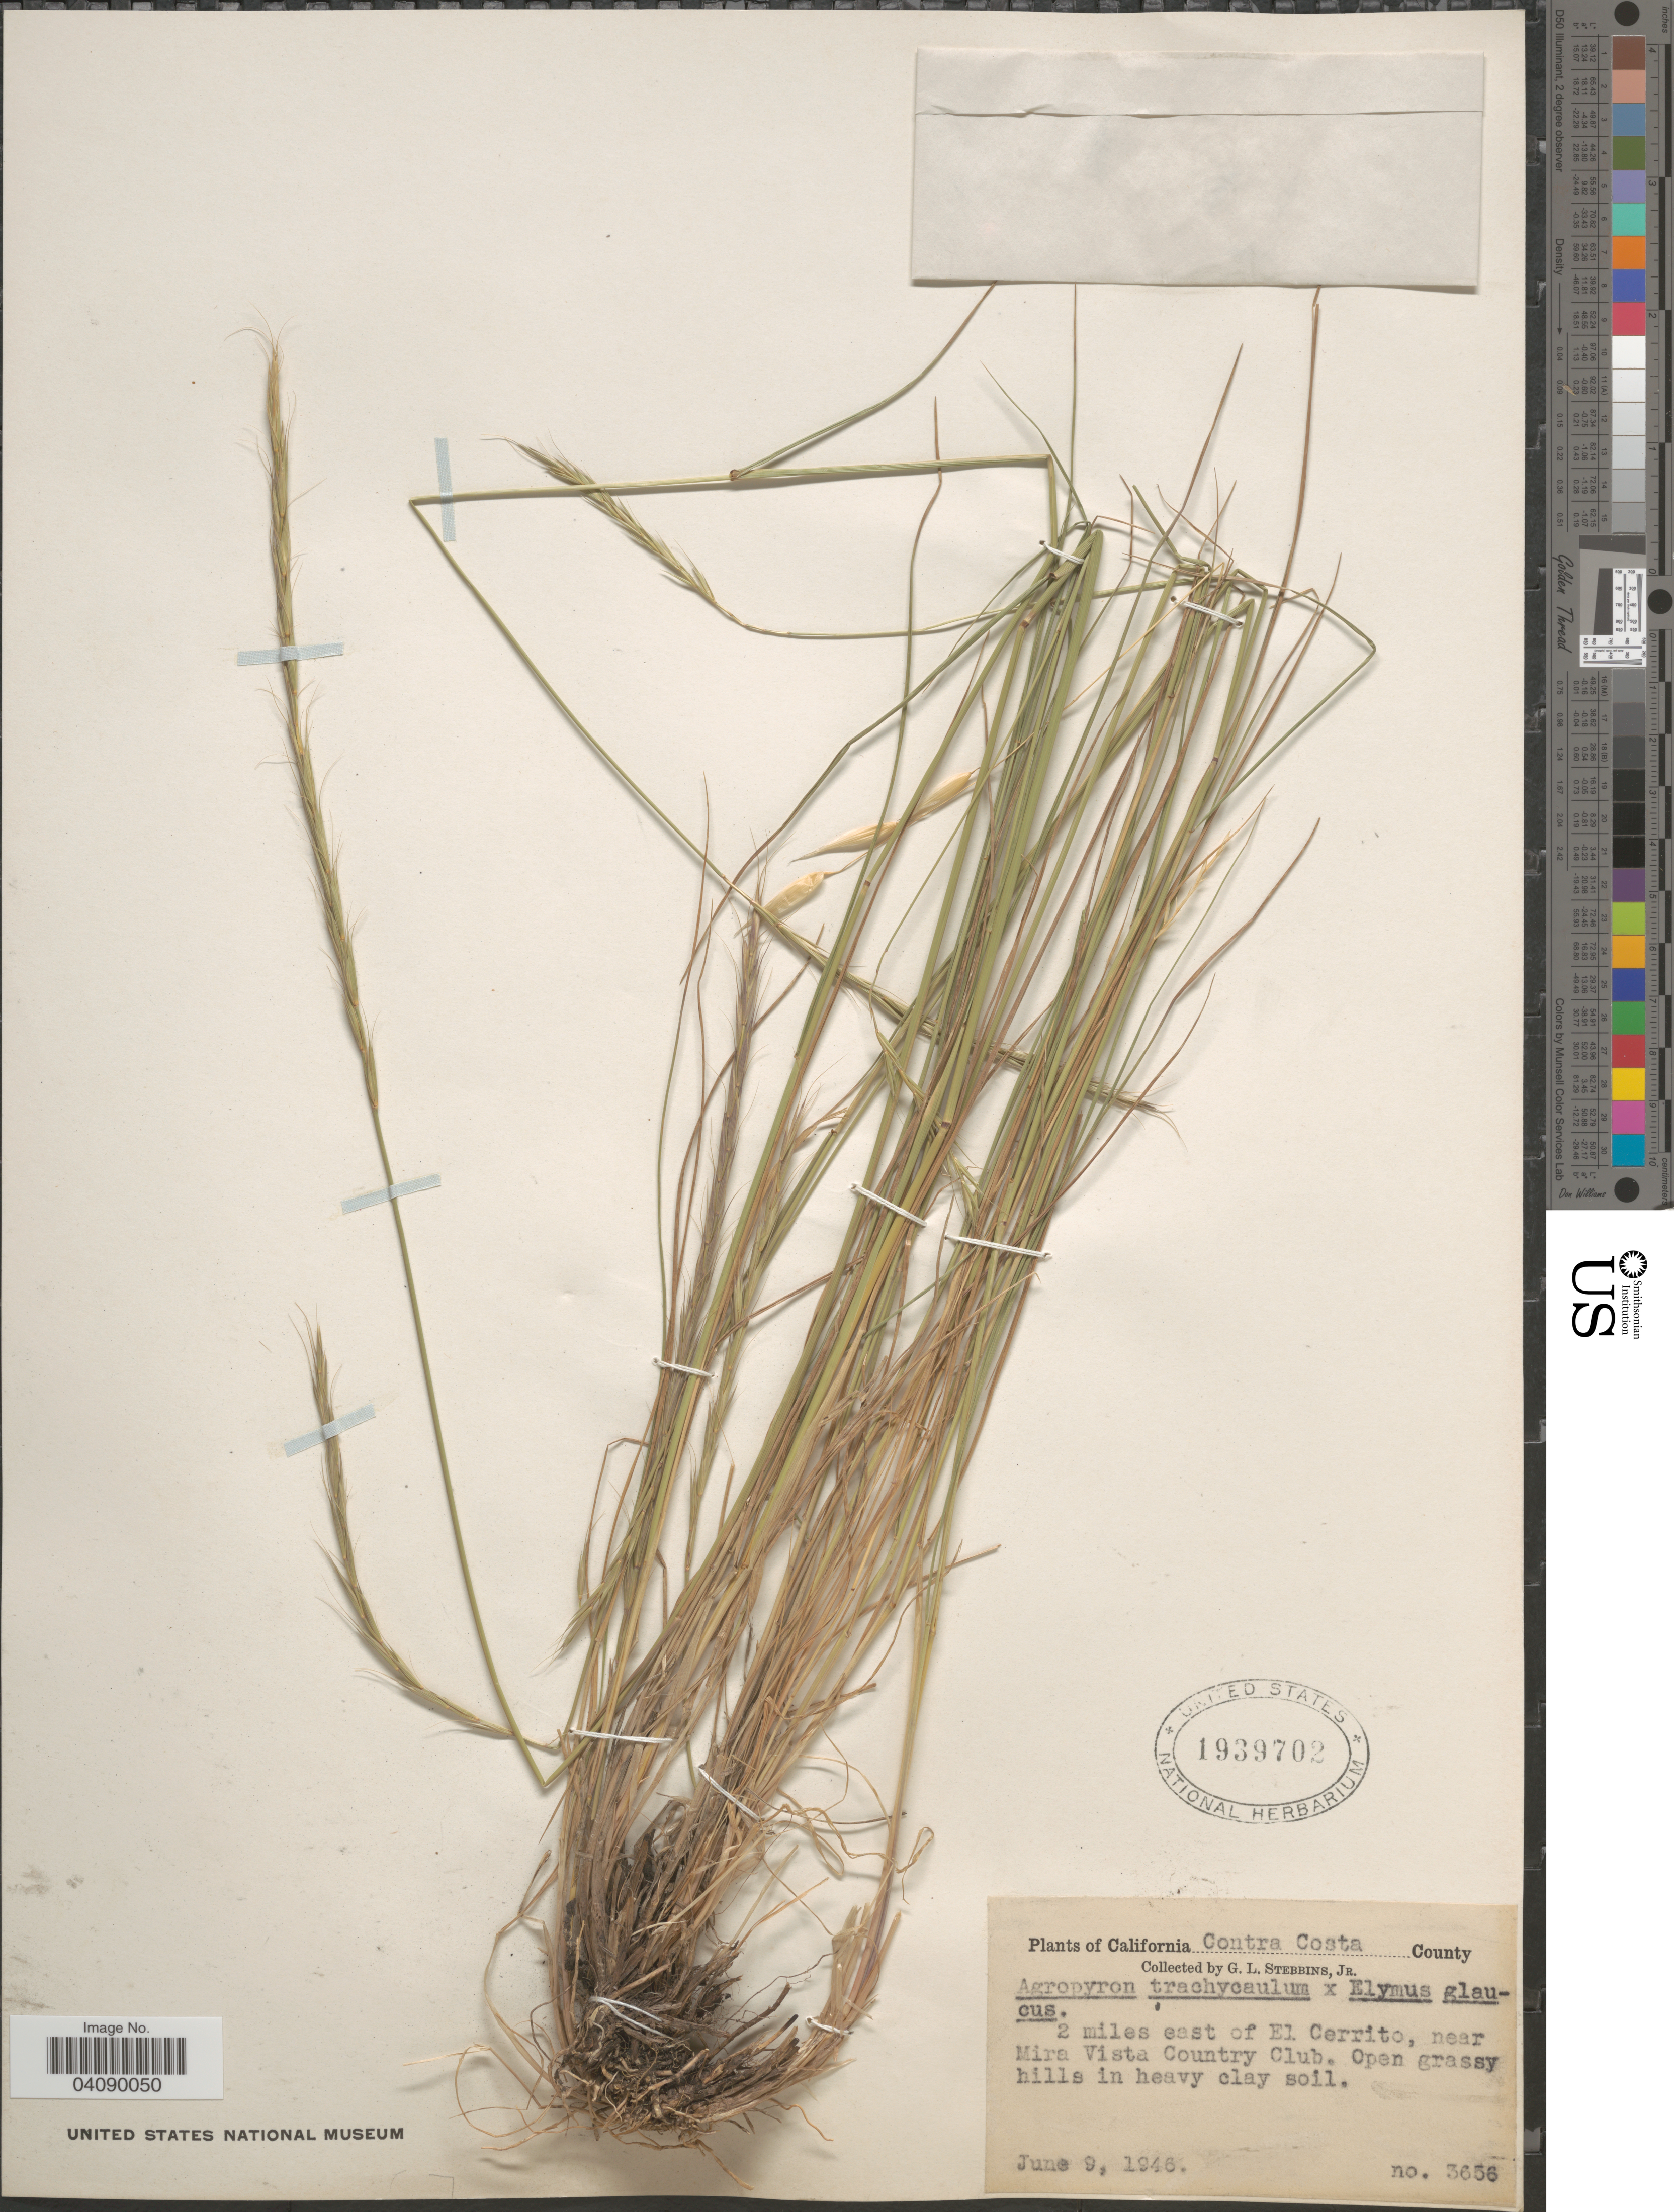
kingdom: Plantae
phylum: Tracheophyta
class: Liliopsida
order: Poales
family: Poaceae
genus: Agroelymus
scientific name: x Agroelymus sp.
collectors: G. L. Stebbins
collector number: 3656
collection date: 1946-06-09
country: United States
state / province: California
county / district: Contra Costa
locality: Contra Costa County. 2 miles east of El Cerrito, near Mira Vista Country Club.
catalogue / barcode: US 1939702